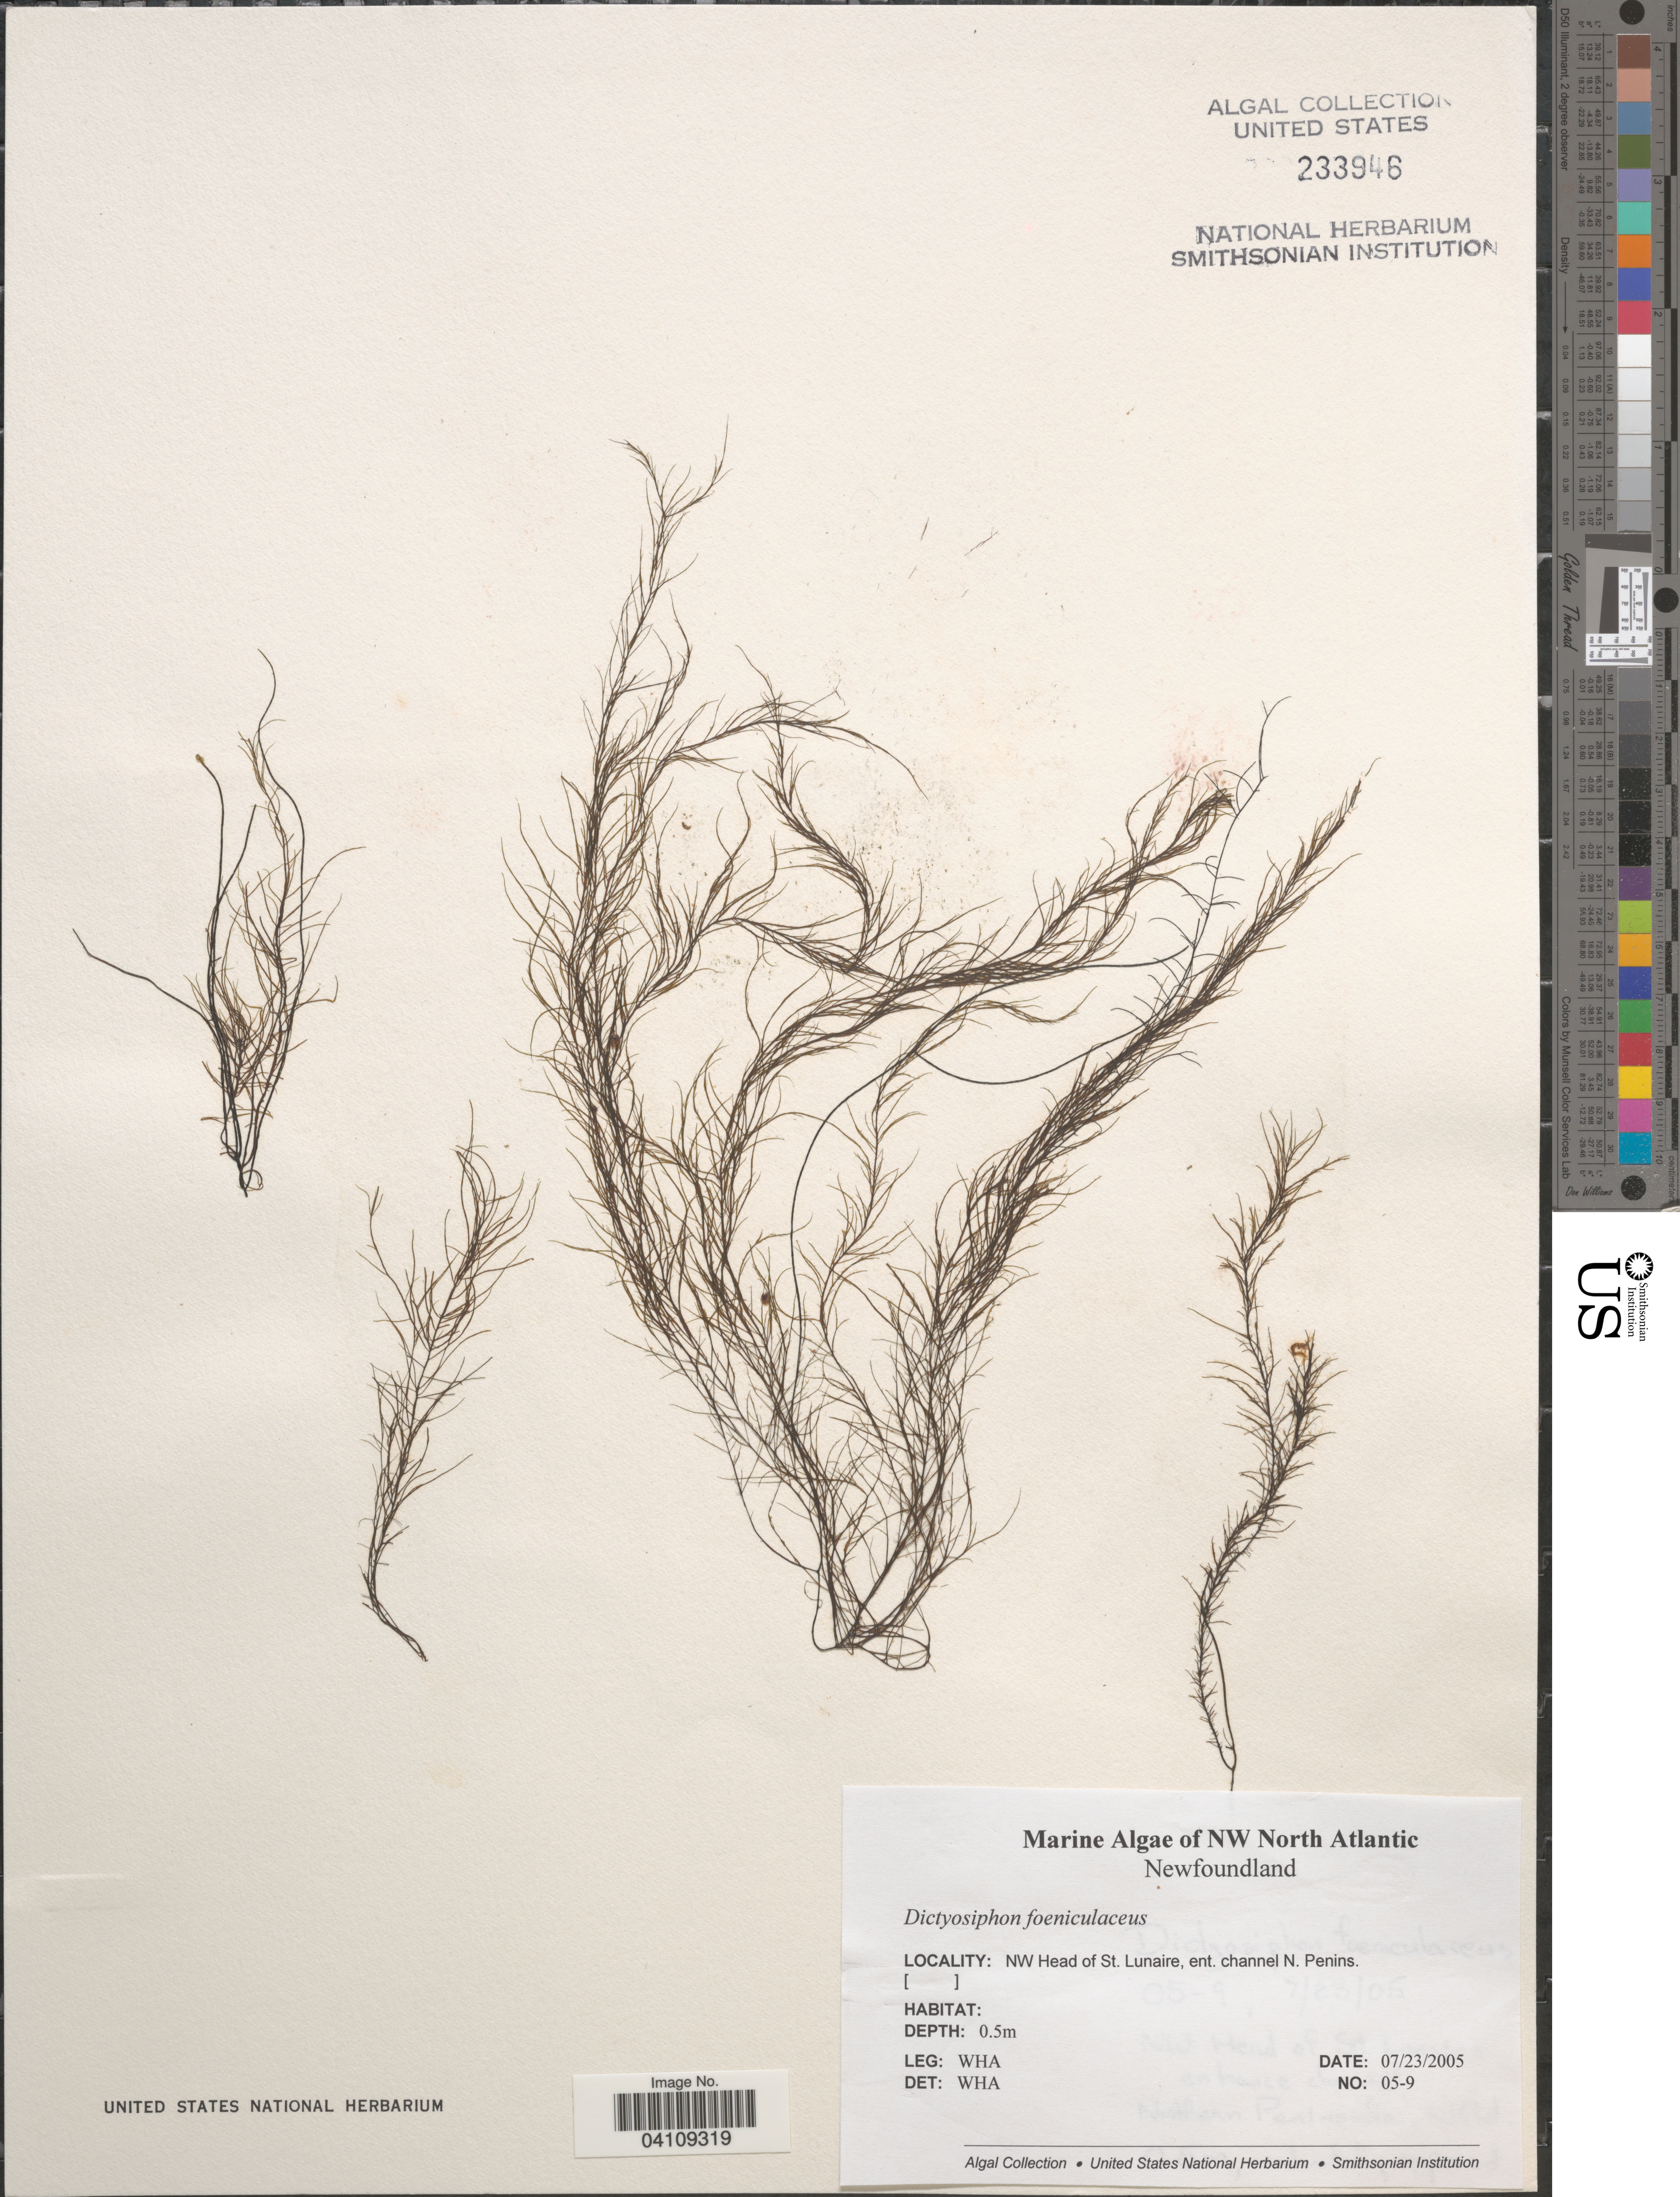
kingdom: Chromista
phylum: Ochrophyta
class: Phaeophyceae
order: Dictyosiphonales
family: Dictyosiphonaceae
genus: Dictyosiphon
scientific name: Dictyosiphon foeniculaceus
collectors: W. H. Adey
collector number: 05-9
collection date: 2005-07-23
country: Canada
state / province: Newfoundland and Labrador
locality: NW North Atlantic. NW Head of St. Lunaire, ent. channel N. Penins.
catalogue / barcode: US 233946